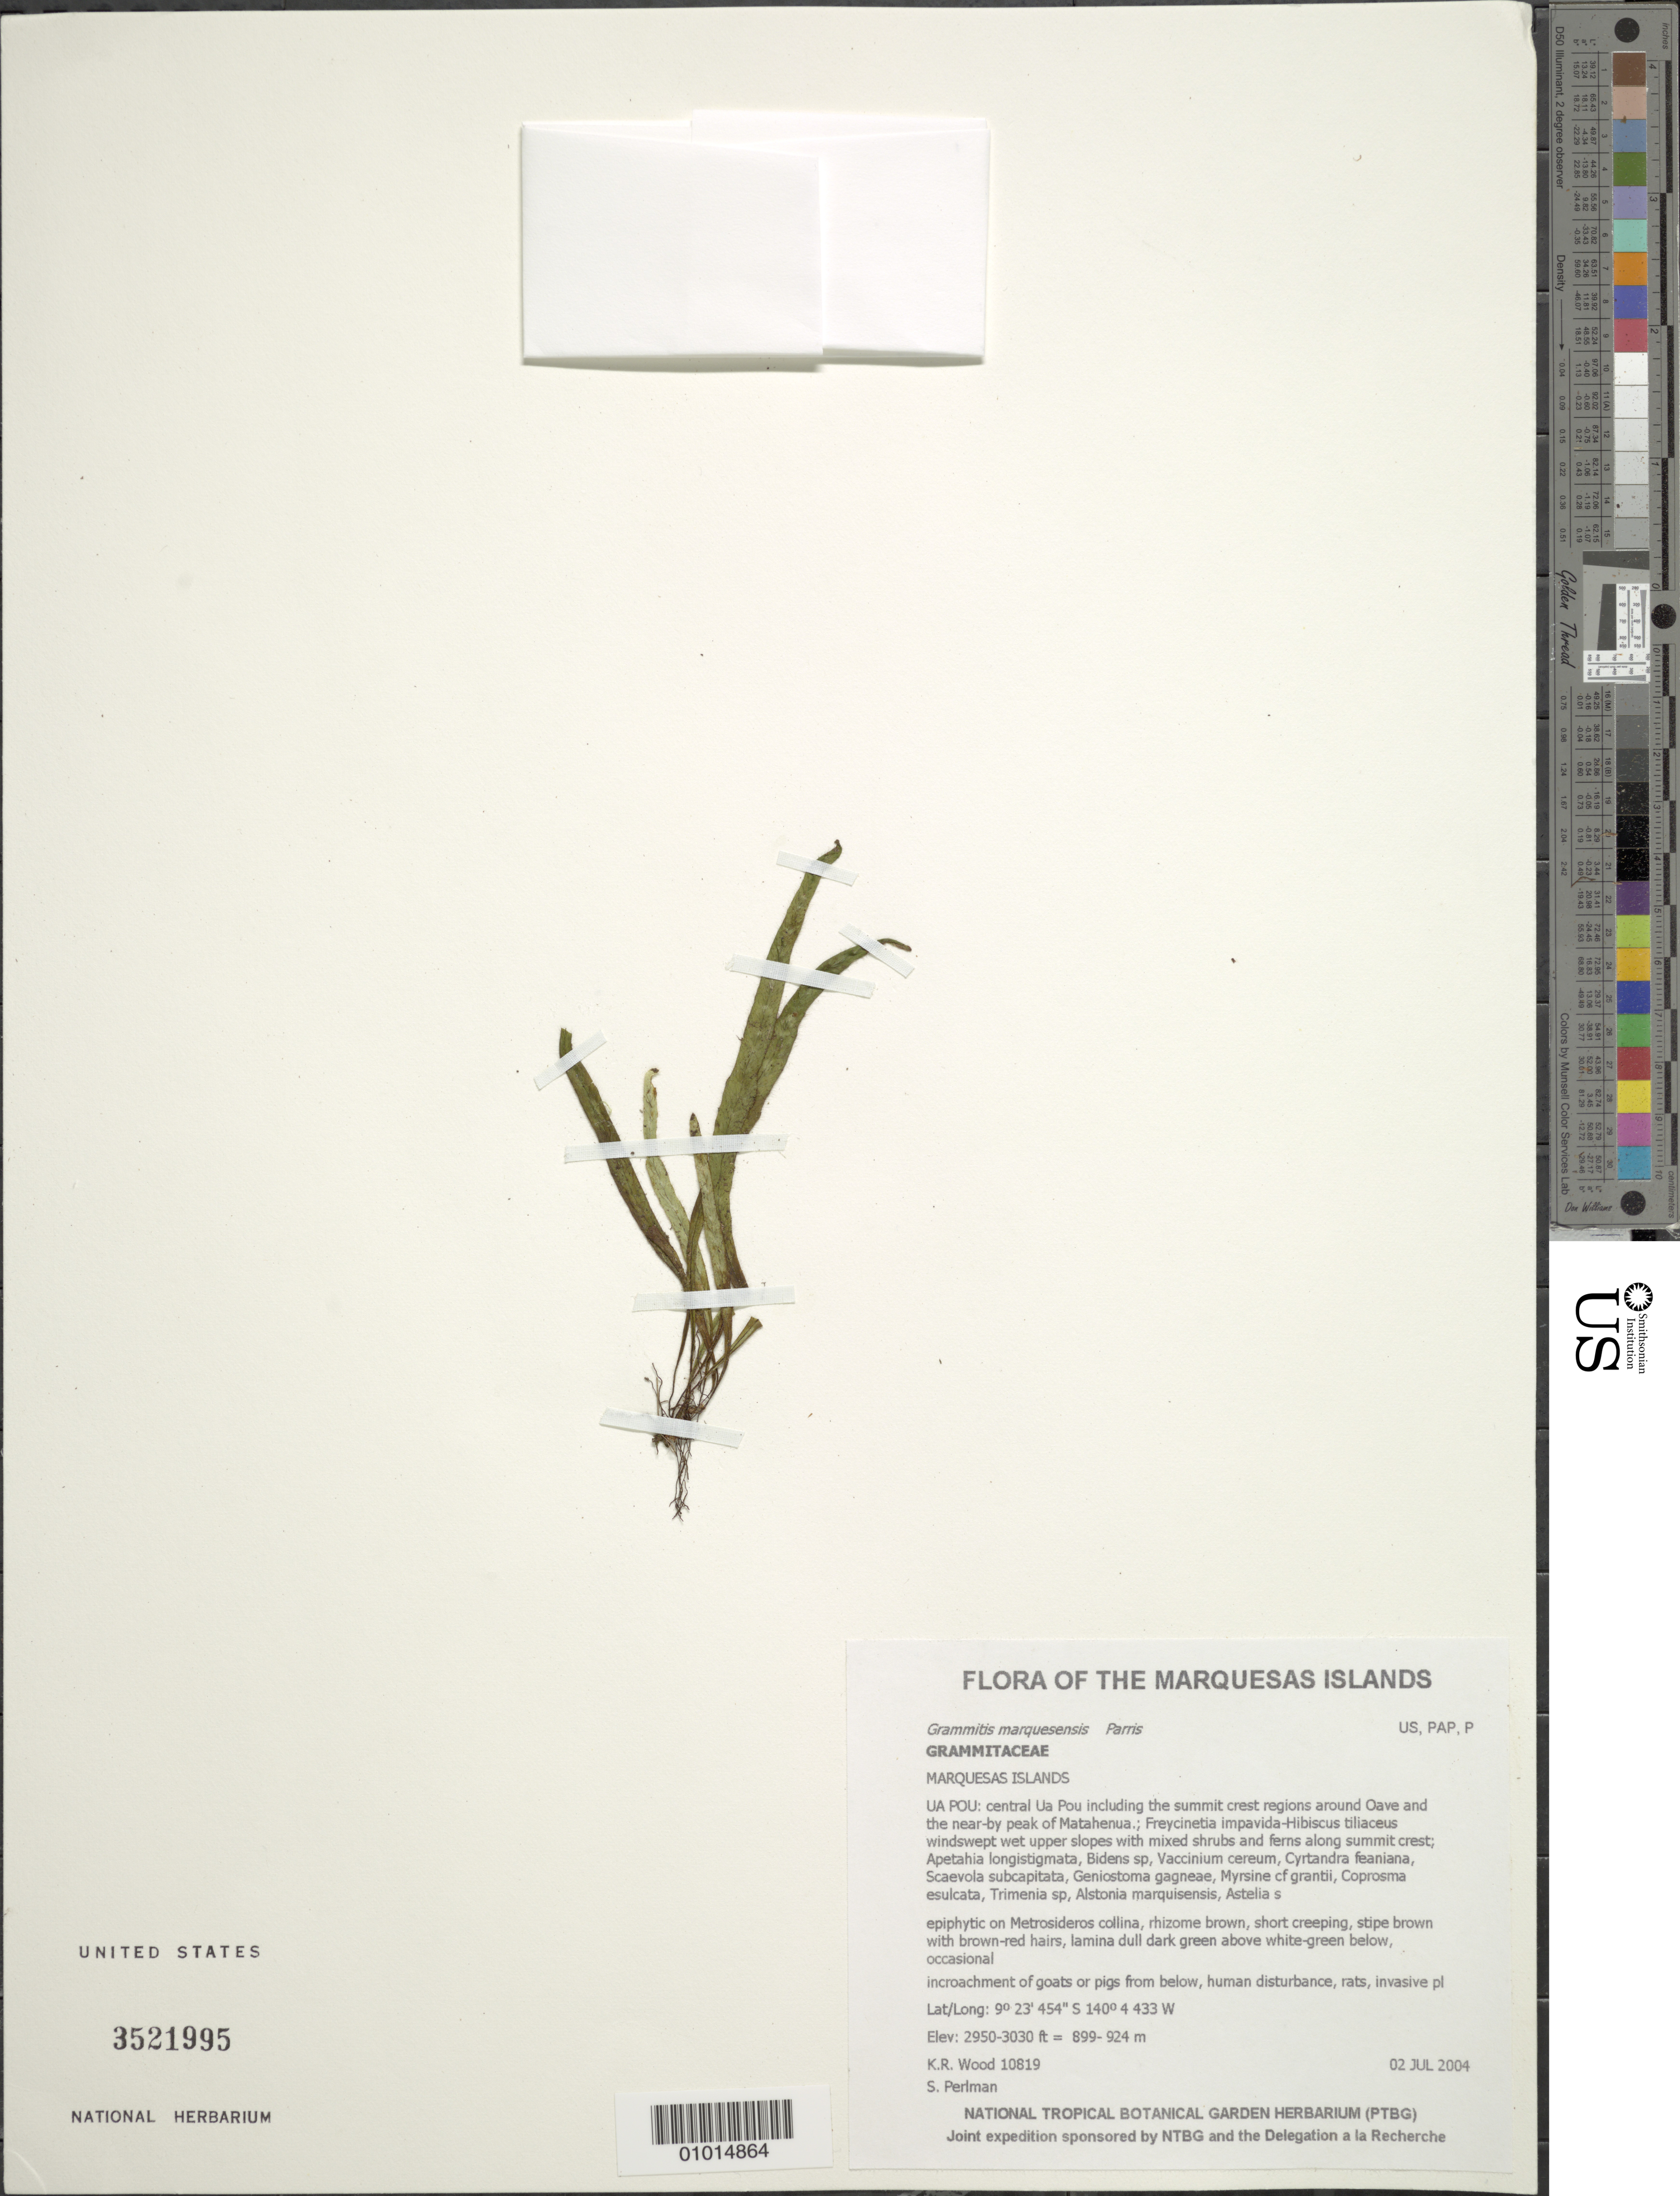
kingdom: Plantae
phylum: Tracheophyta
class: Polypodiopsida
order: Polypodiales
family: Polypodiaceae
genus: Archigrammitis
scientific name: Archigrammitis marquesensis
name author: (Parris) Parris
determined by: Lorence, David H., (PTBG), National Tropical Botanical Garden (UNITED STATES)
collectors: K. R. Wood & S. P. Perlman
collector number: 10819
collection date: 2004-07-02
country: French Polynesia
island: Ua Pou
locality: Central Ua Pou including the summit crest regions around Oave and the near-by peak of Matahenua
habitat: Freycinetia impavida-Hibiscus tiliaceus windswept wet upper slopes with mixed shrubs and ferns along summit crest; occasional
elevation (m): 899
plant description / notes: Incroachment of goats or pigs from below, human disturbance, rats, invasive plant taxa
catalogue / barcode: US 3521995